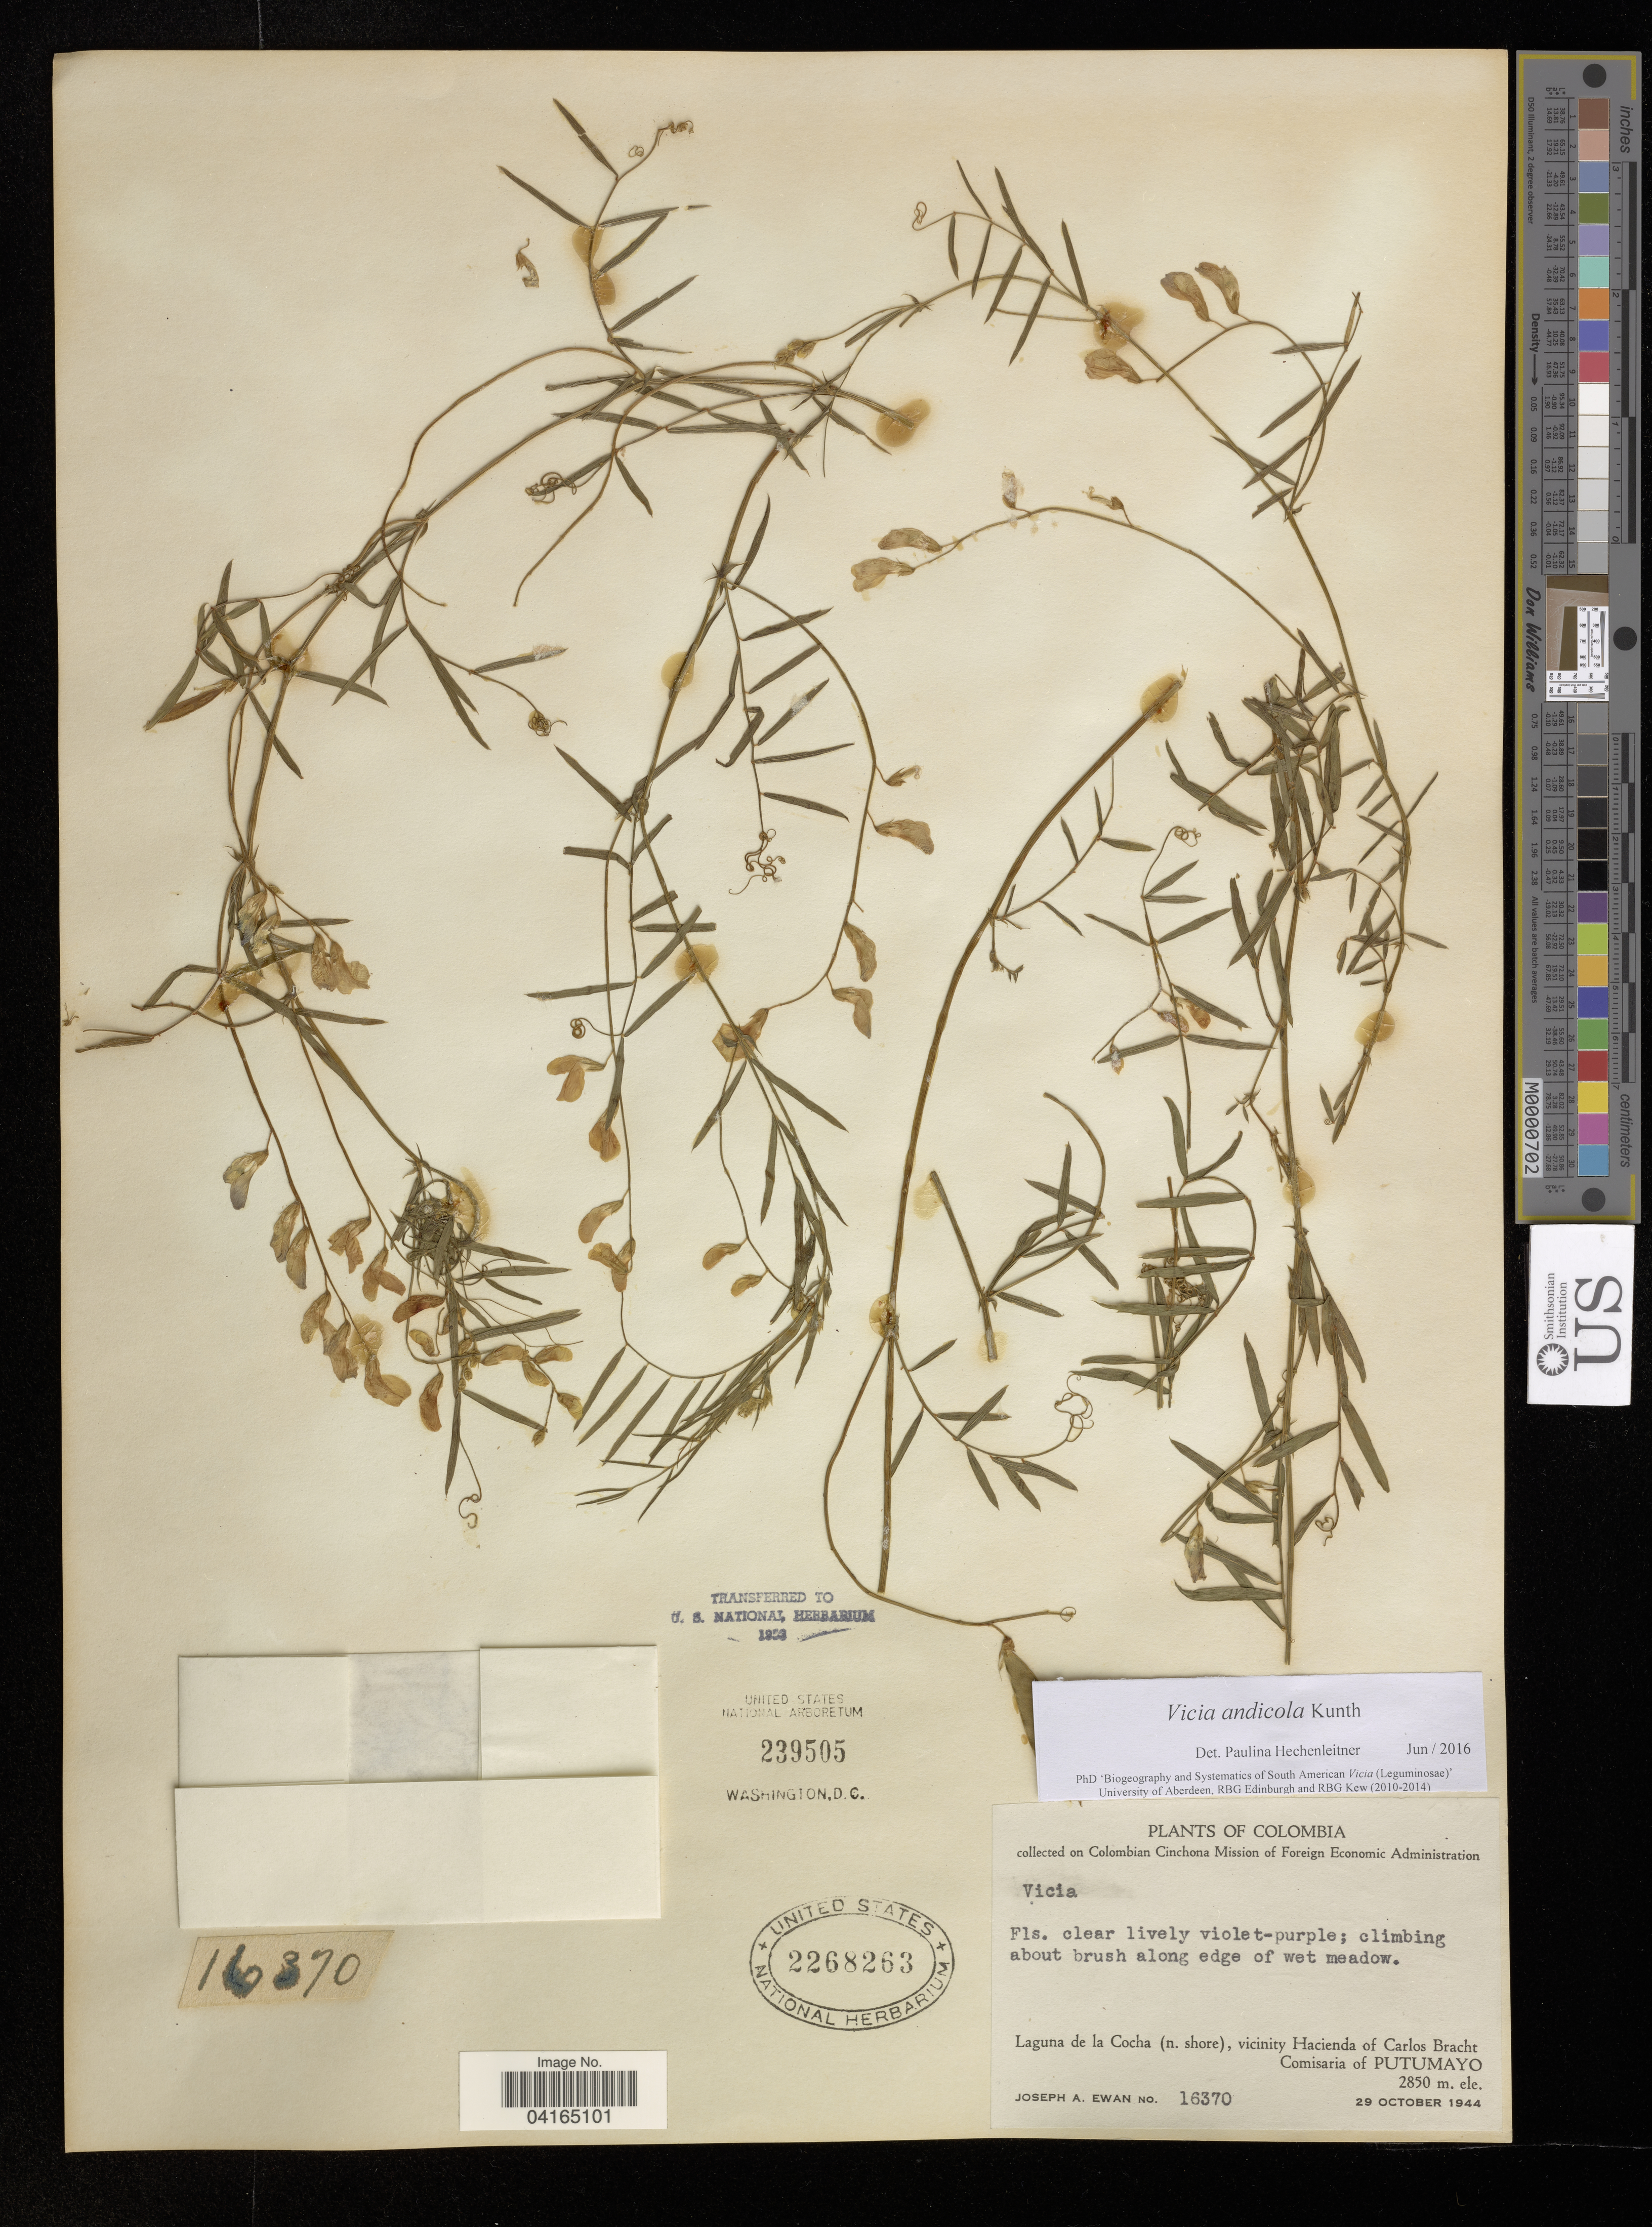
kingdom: Plantae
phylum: Tracheophyta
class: Magnoliopsida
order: Fabales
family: Fabaceae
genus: Vicia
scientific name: Vicia andicola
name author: Kunth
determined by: Hechenleitner, Paulina, RBG Edinburgh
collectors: J. A. Ewan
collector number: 16370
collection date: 1944-10-29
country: Colombia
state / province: Putumayo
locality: Laguna de la Cocha (n. shore), vicinity Hacienda of Carlos Brach Comisaria of Putumayo.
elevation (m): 2850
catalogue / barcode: US 2268263